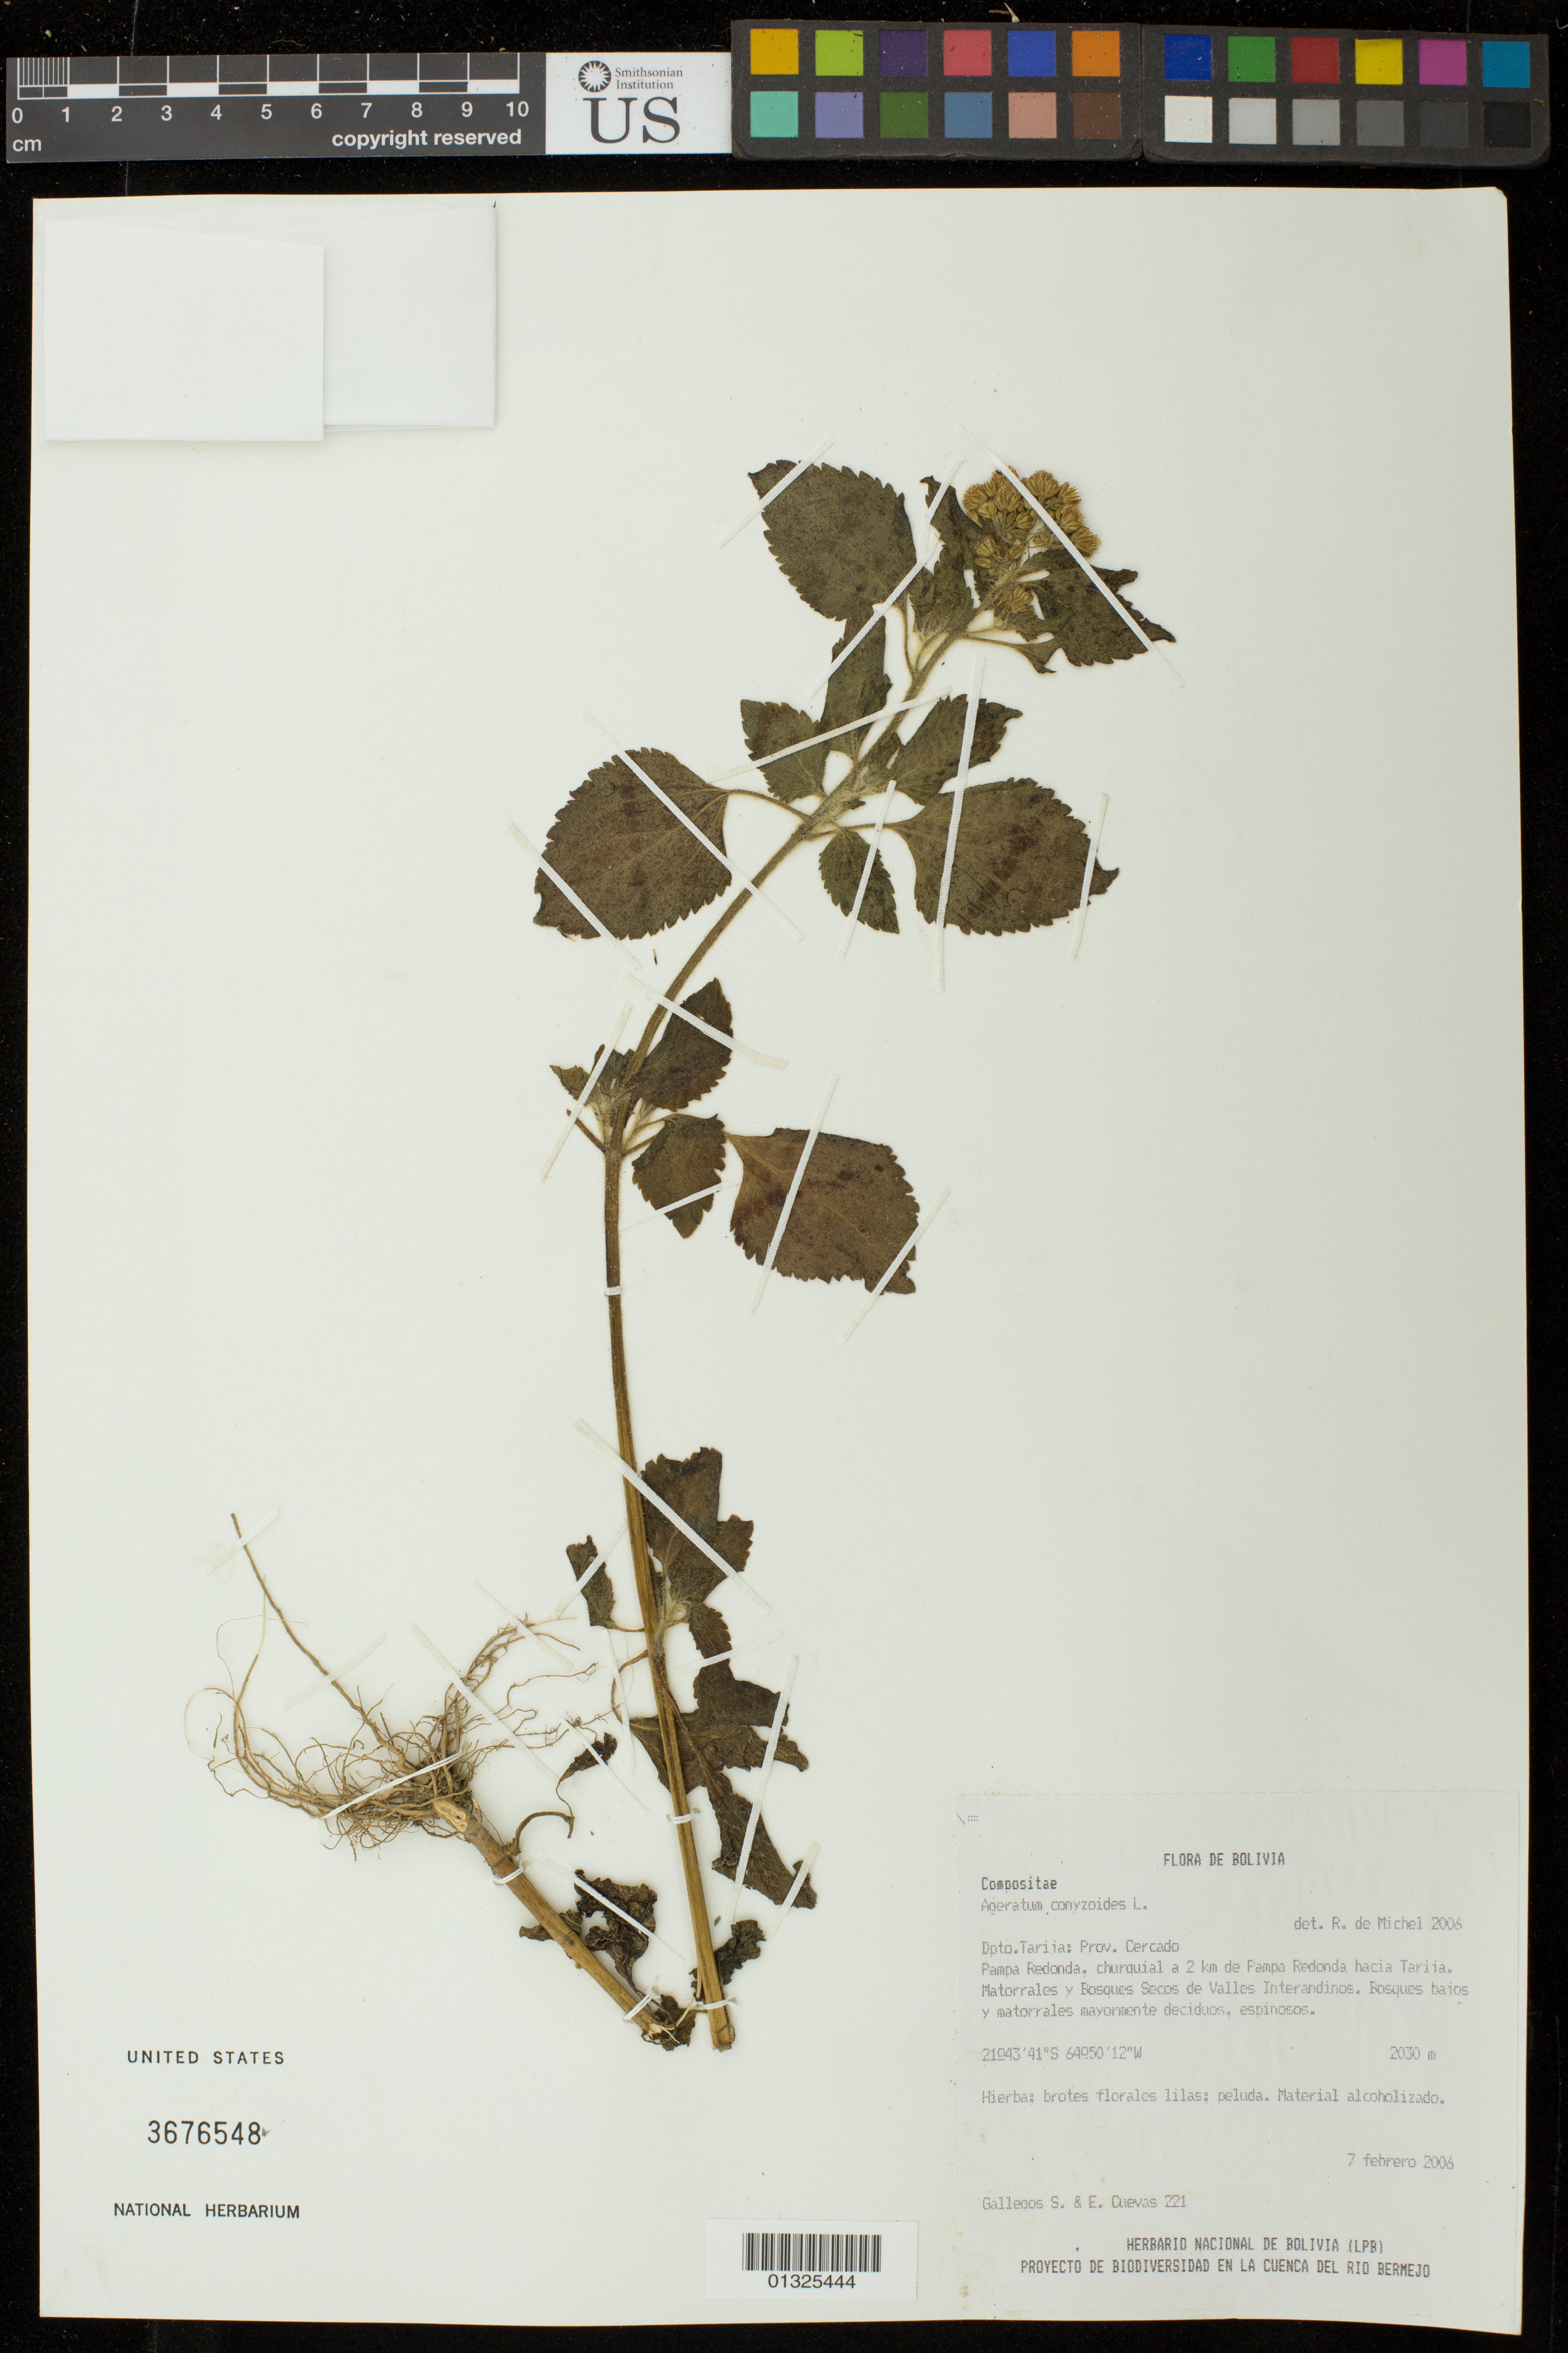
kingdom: Plantae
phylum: Tracheophyta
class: Magnoliopsida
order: Asterales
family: Asteraceae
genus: Ageratum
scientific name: Ageratum conyzoides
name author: L.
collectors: S. Gallegos & E. Cuevas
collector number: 221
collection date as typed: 7 February 2006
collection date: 2006-02-07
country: Bolivia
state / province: Tarija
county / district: Cercado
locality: Pampa Redonda, churquial a 2 km de Pampa Redonda hacia Tarija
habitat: Matorrales y bosques secos de Valles interandinos; Bosques baios y matorrales mayormente deciduos, espinosos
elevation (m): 2030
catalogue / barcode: US 3676548